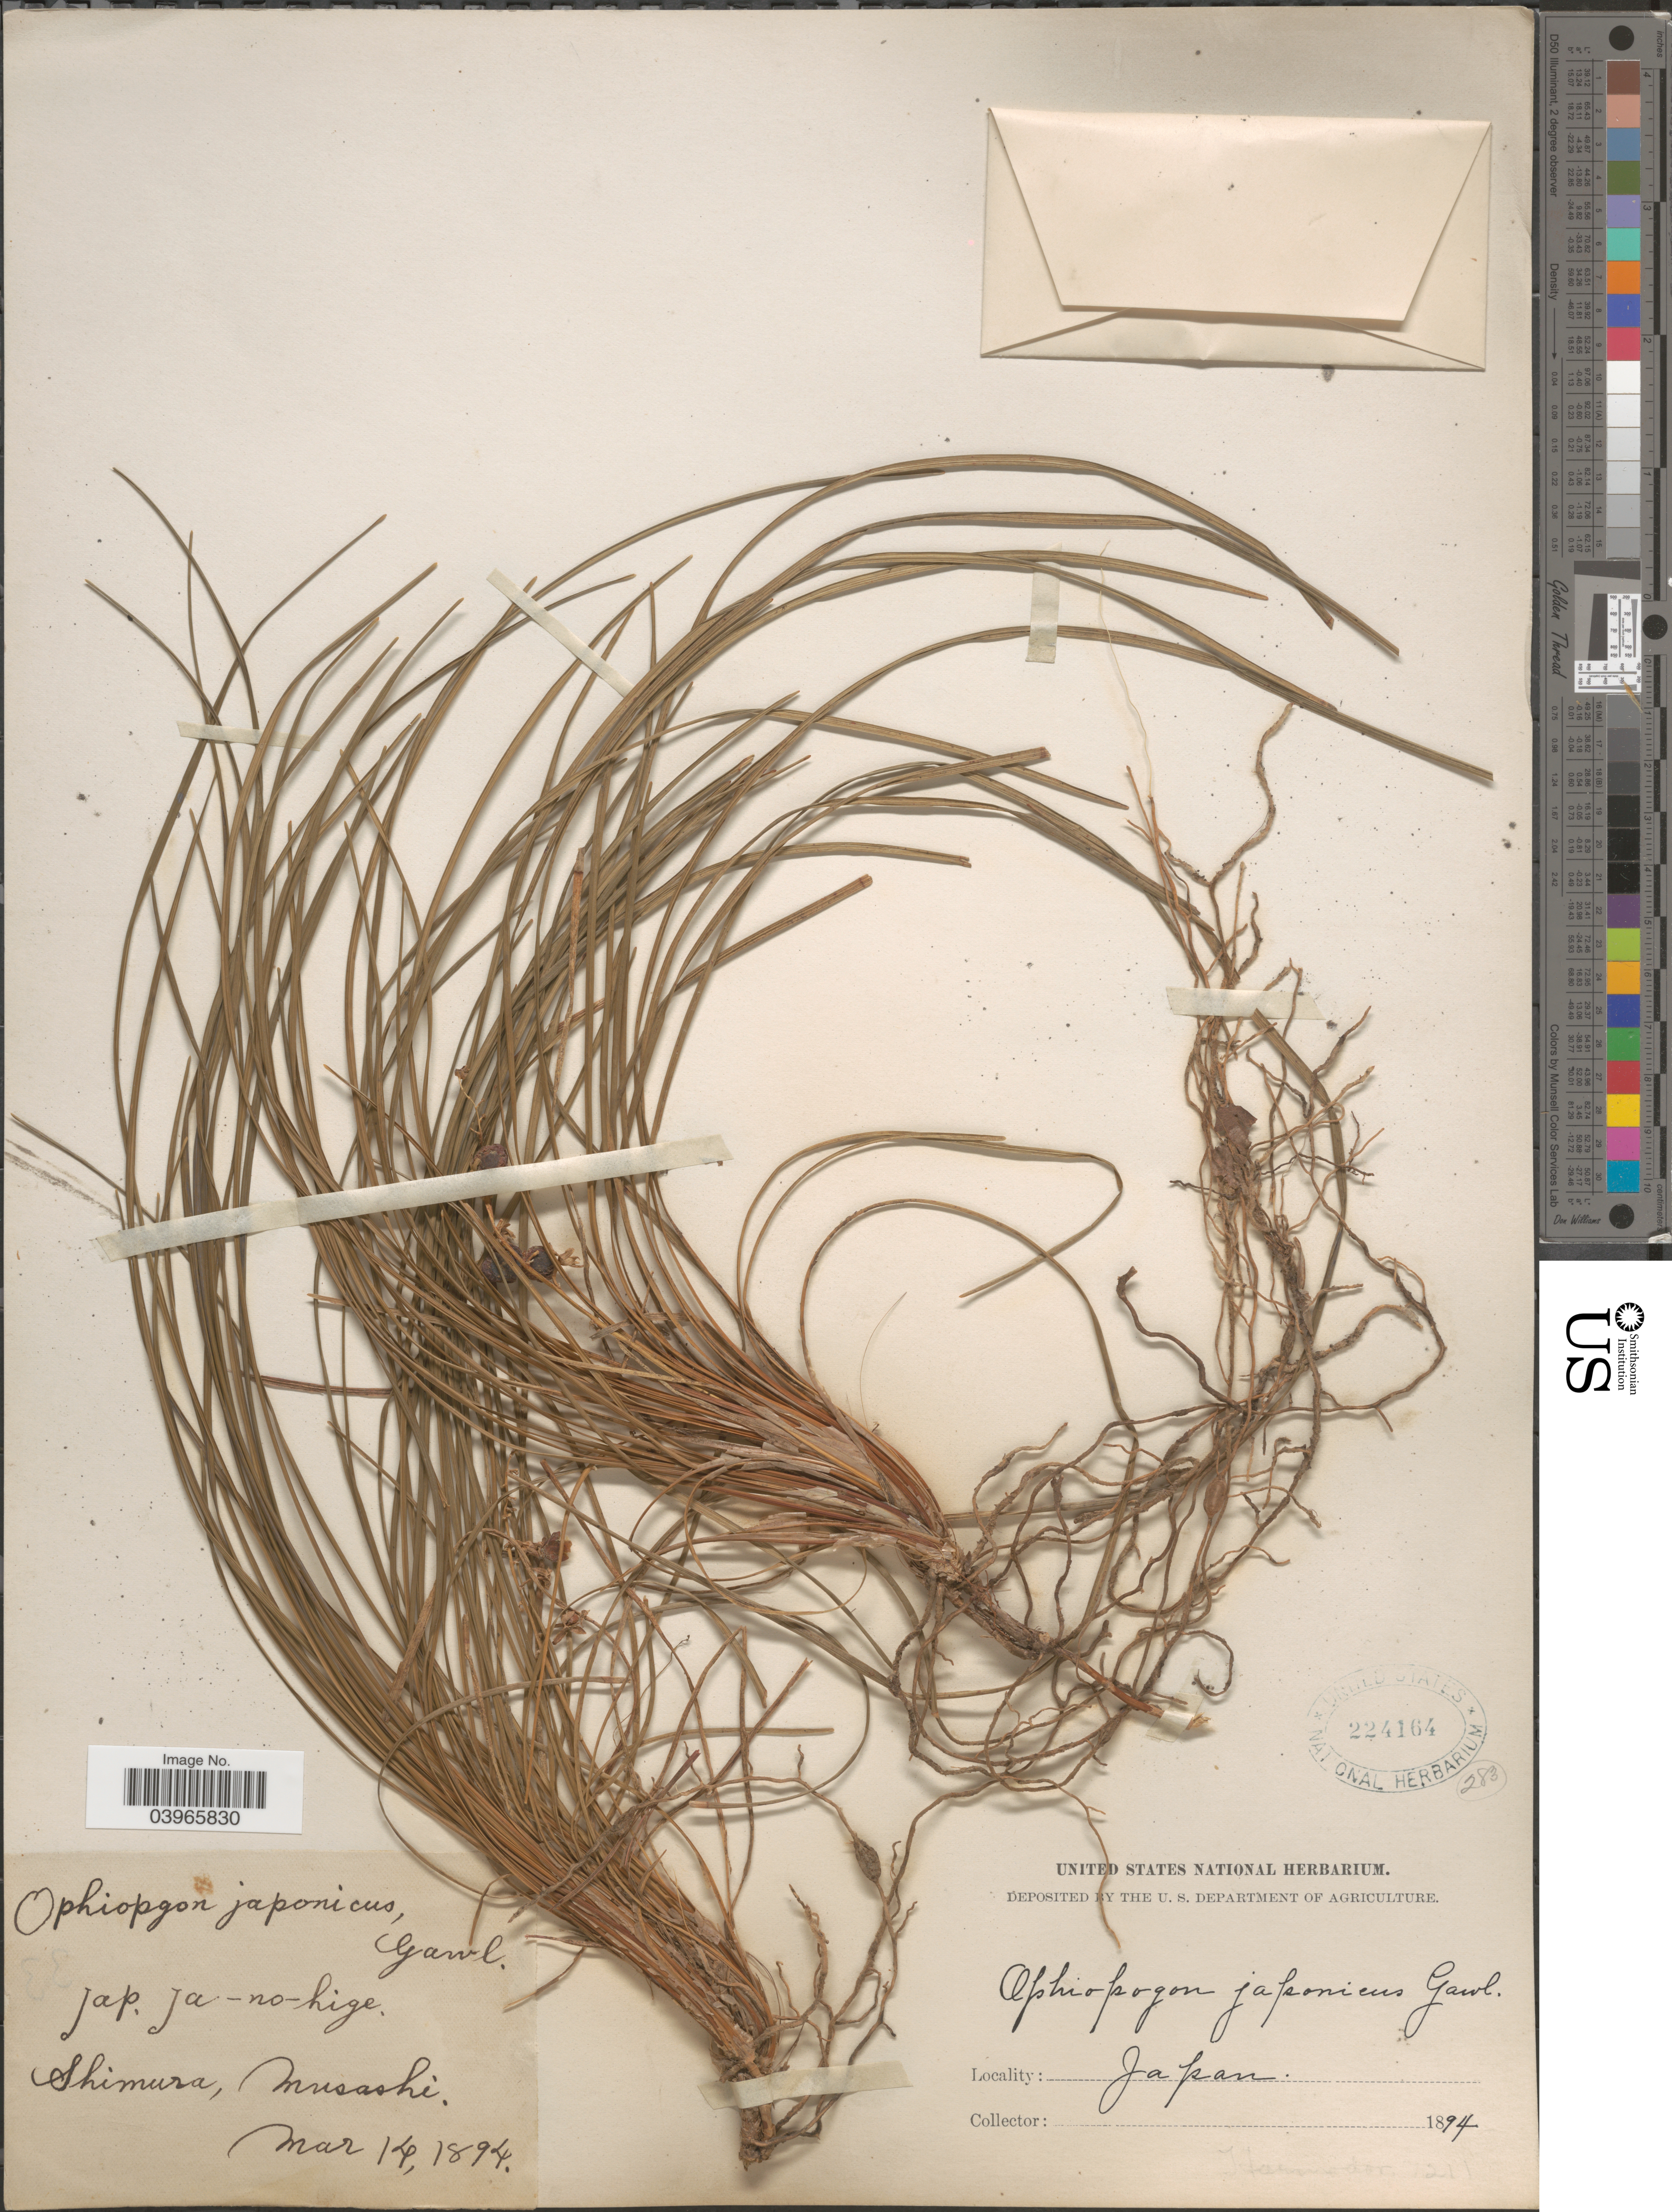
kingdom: Plantae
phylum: Tracheophyta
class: Liliopsida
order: Asparagales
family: Asparagaceae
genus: Ophiopogon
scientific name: Ophiopogon japonicus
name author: (L. f.) Ker Gawl.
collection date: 1894-03-14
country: Japan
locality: Shimura, Musashi.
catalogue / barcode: US 224164